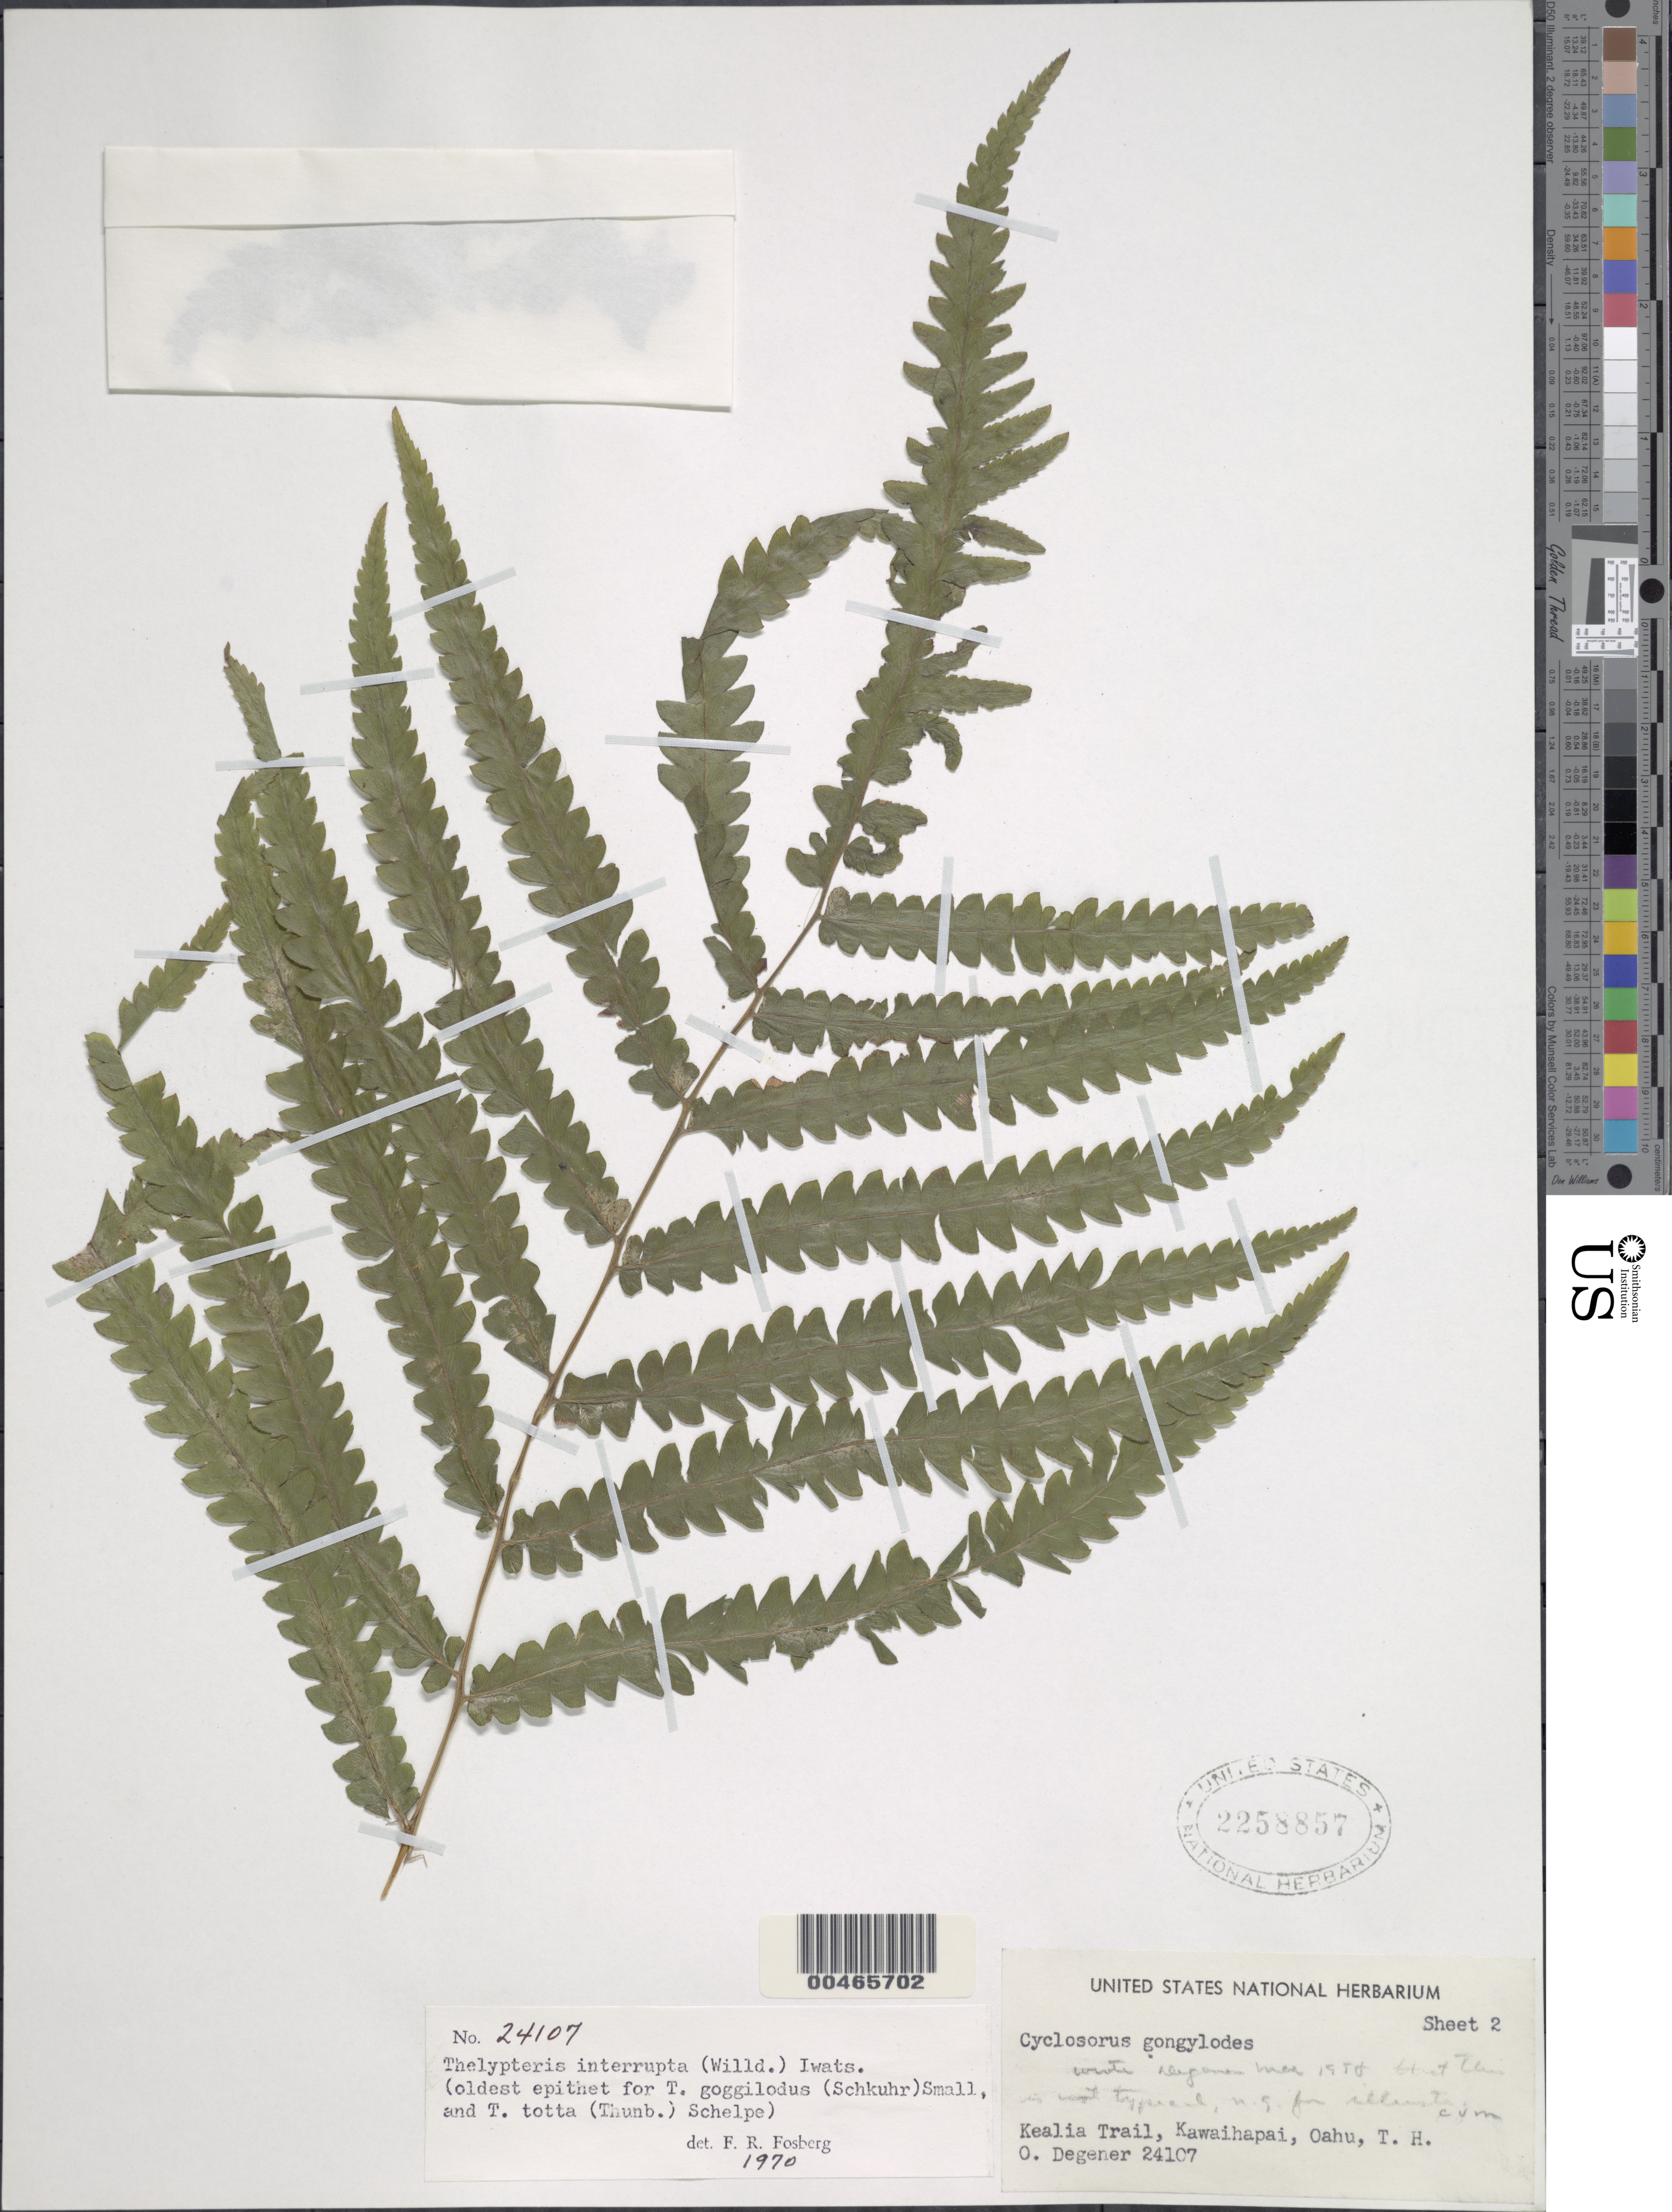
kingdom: Plantae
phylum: Tracheophyta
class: Polypodiopsida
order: Polypodiales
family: Thelypteridaceae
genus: Cyclosorus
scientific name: Cyclosorus interruptus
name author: (Willd.) H. Itô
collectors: O. Degener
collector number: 24107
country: United States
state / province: Hawaii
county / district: Honolulu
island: Oahu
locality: Kealia Trail, Kawaihapai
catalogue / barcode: US 2258857